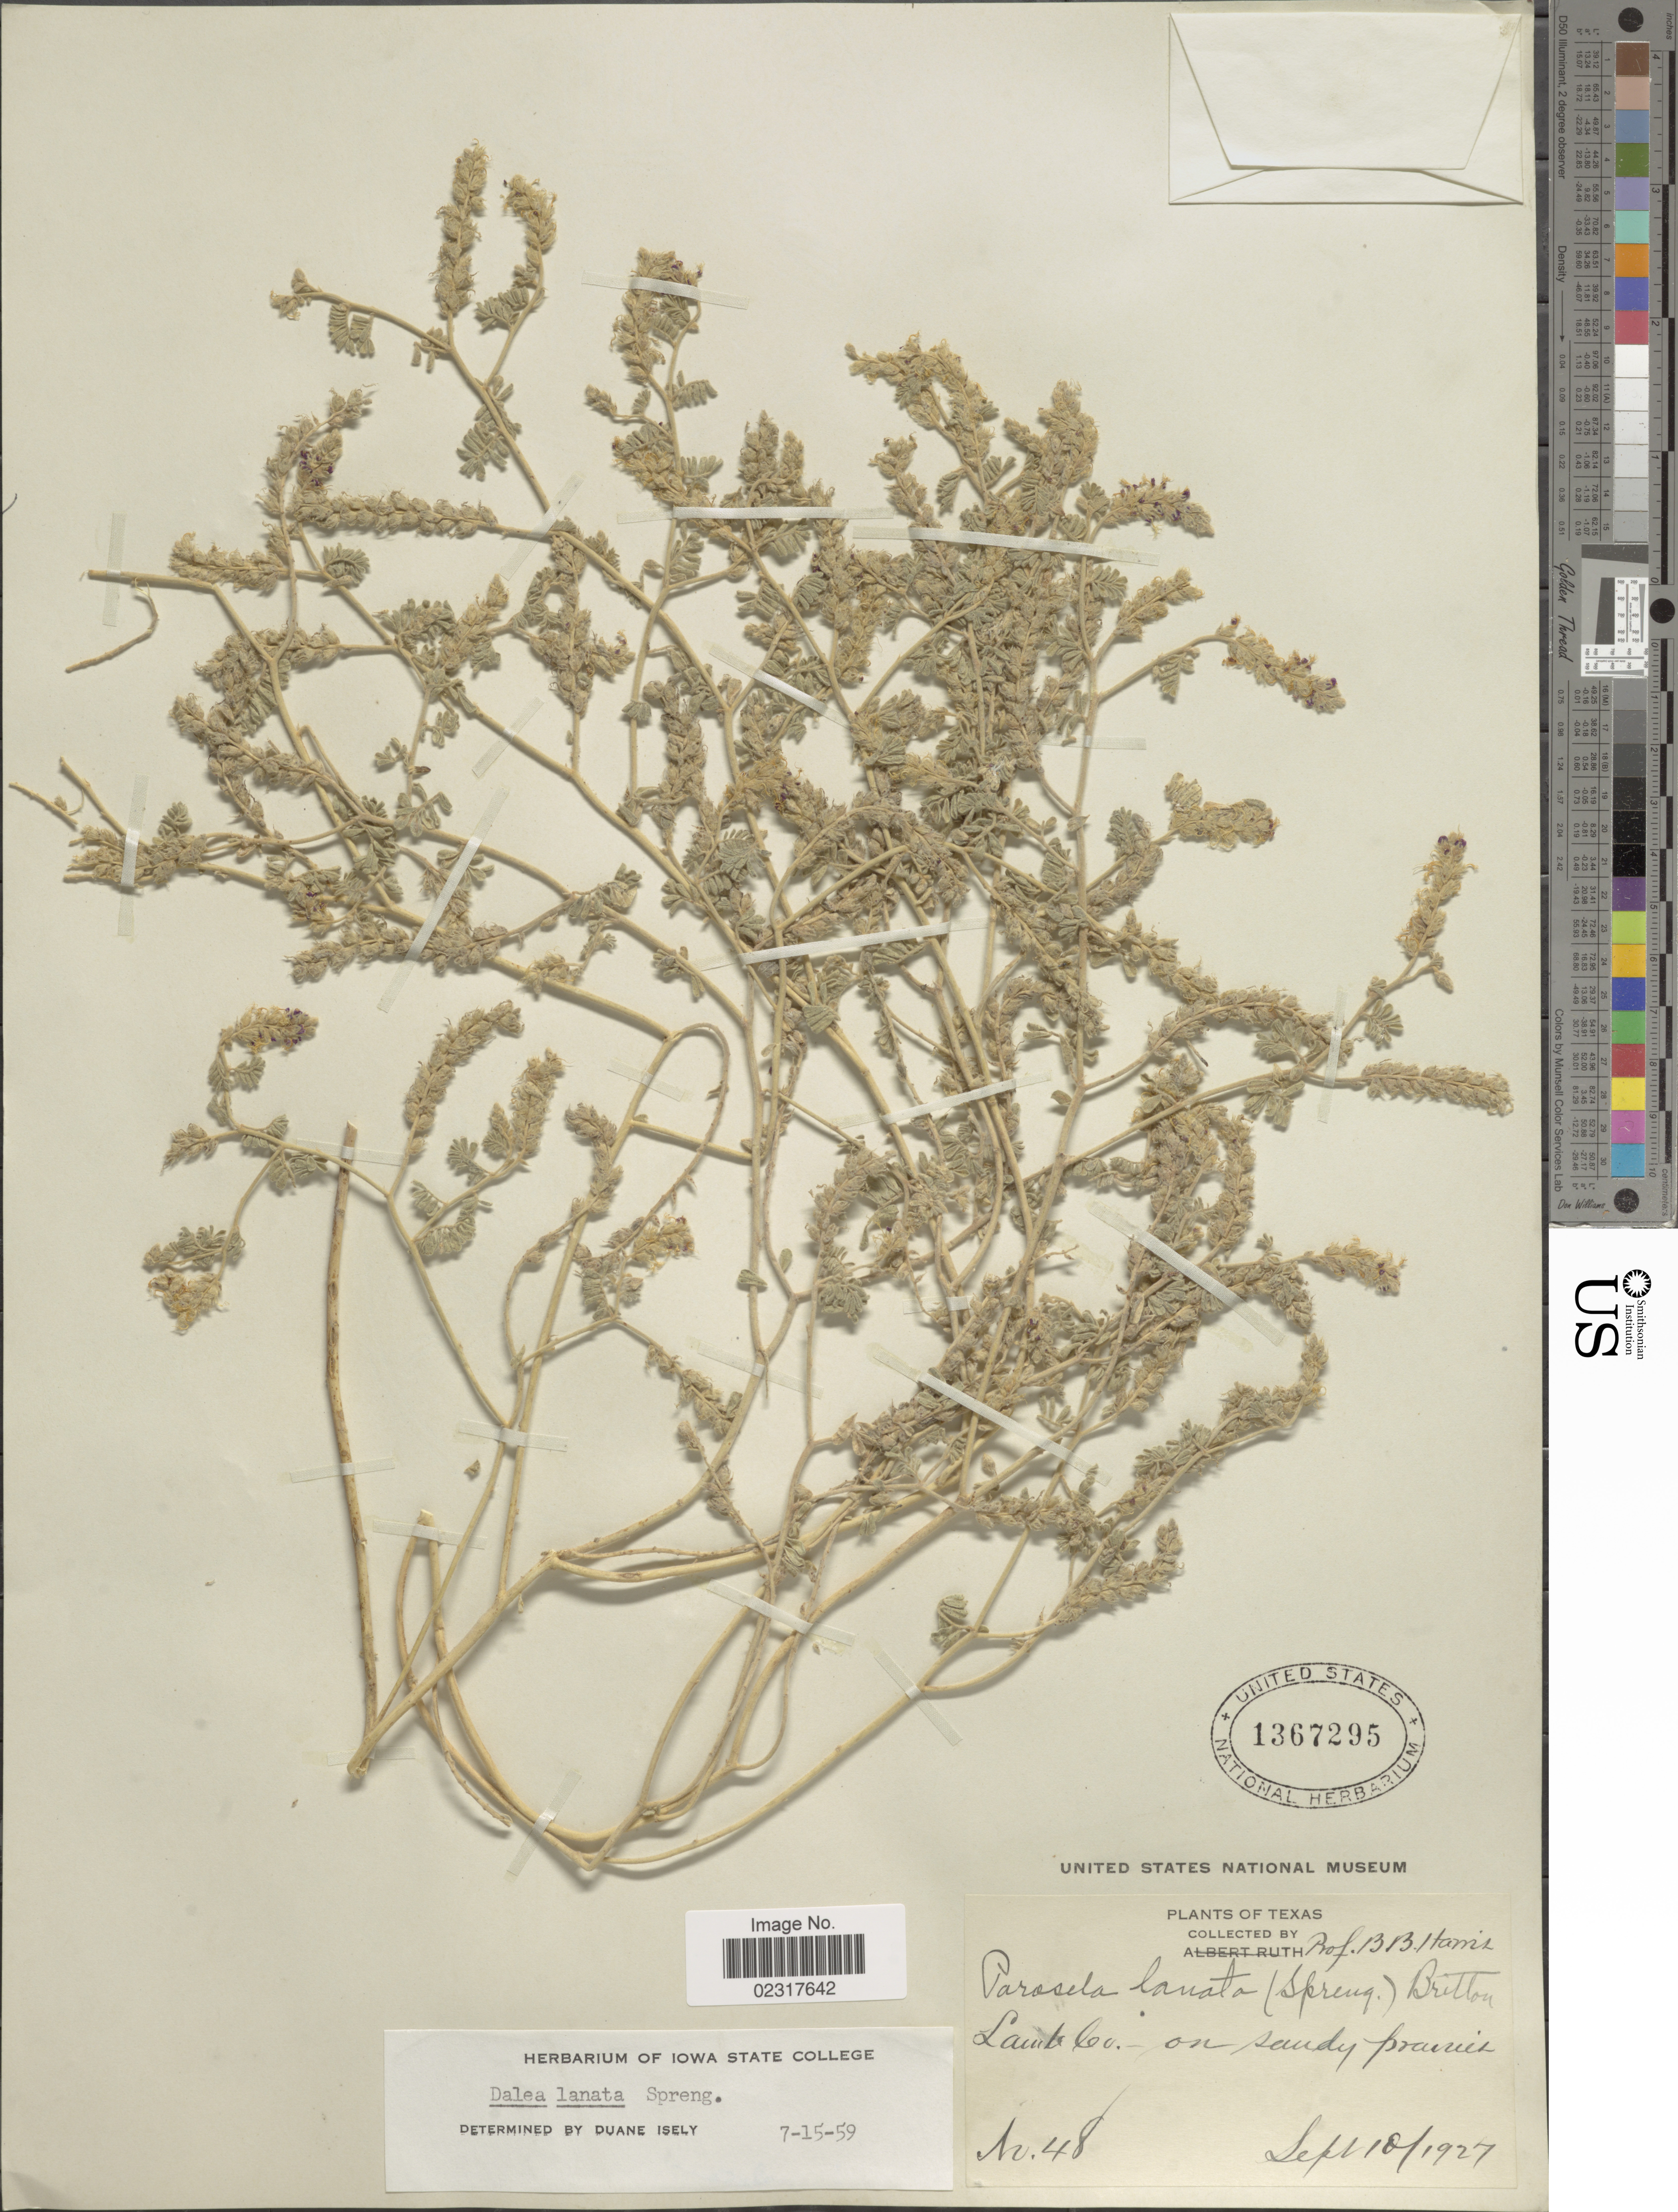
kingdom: Plantae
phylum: Tracheophyta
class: Magnoliopsida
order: Fabales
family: Fabaceae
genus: Dalea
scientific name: Dalea lanata var. lanata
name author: Spreng.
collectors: B. B. Harris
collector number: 48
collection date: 1927-09-10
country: United States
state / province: Texas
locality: Lamb Co.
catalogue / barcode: US 1367295